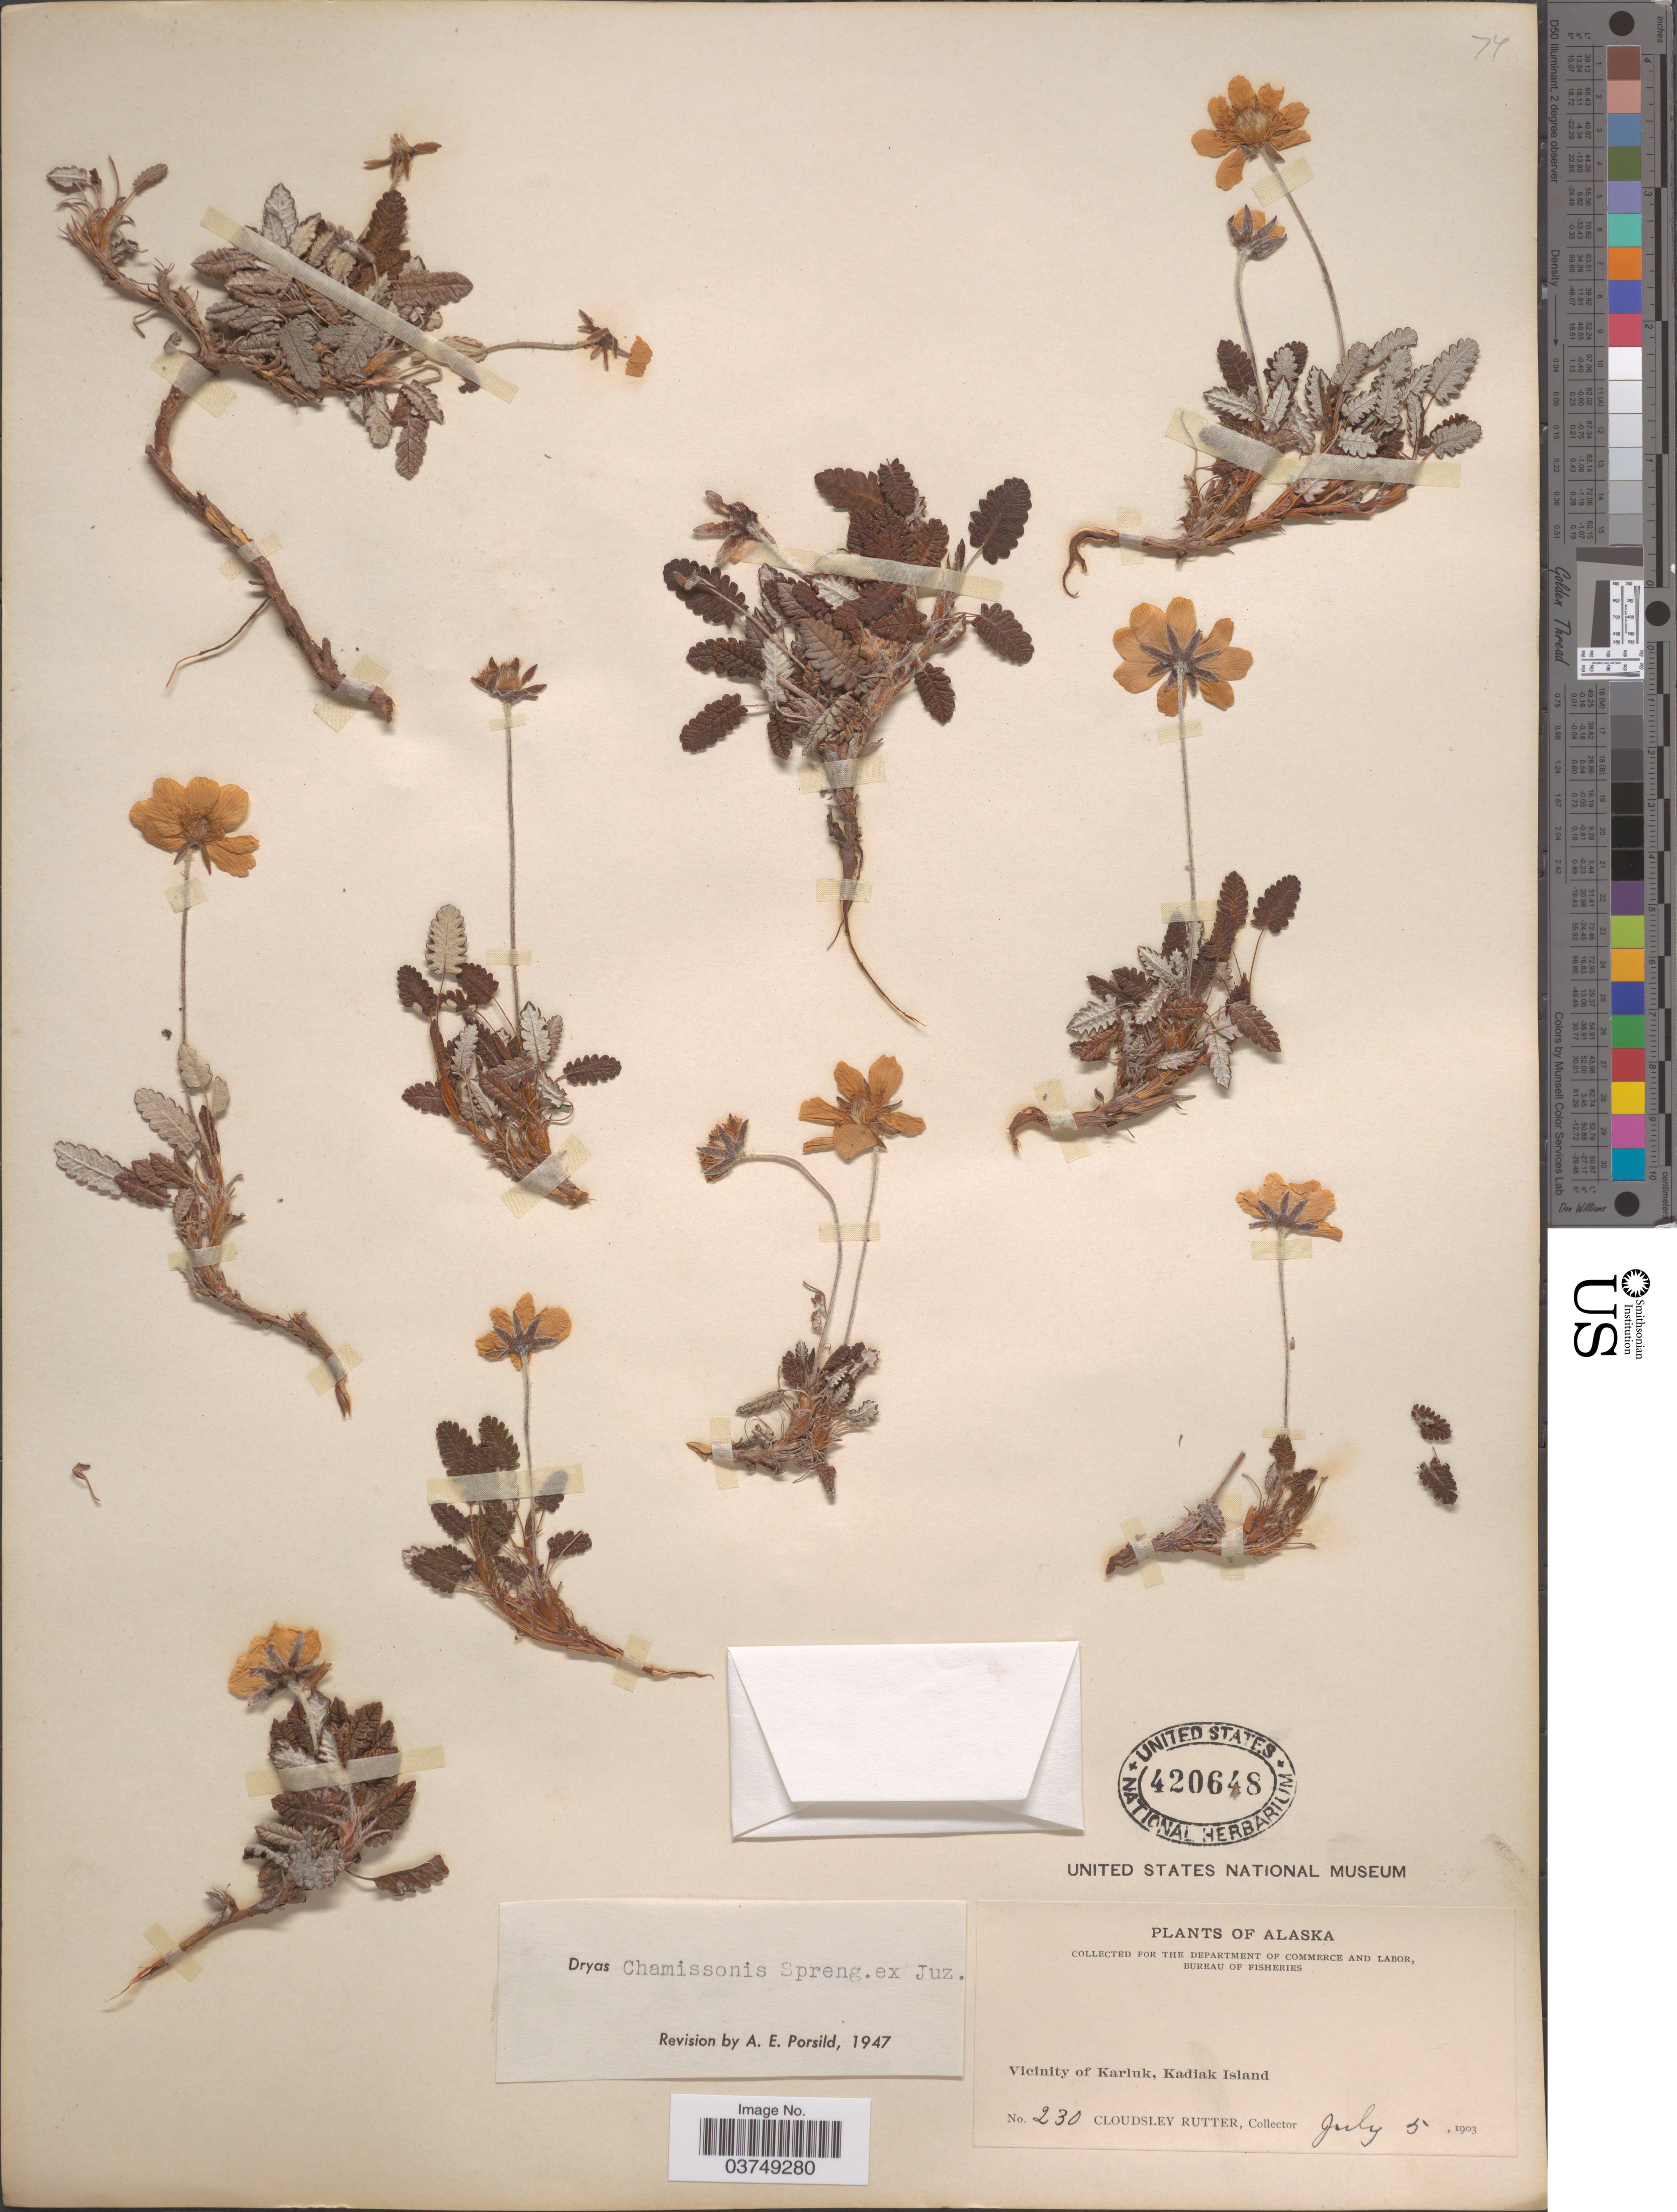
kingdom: Plantae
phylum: Tracheophyta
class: Magnoliopsida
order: Rosales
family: Rosaceae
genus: Dryas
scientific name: Dryas chamissonis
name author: Spreng. ex Juz.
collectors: C. Rutter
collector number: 230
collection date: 1903-07-05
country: United States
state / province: Alaska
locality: Vicinity of Karluk, Kadiak Island.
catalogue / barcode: US 420648